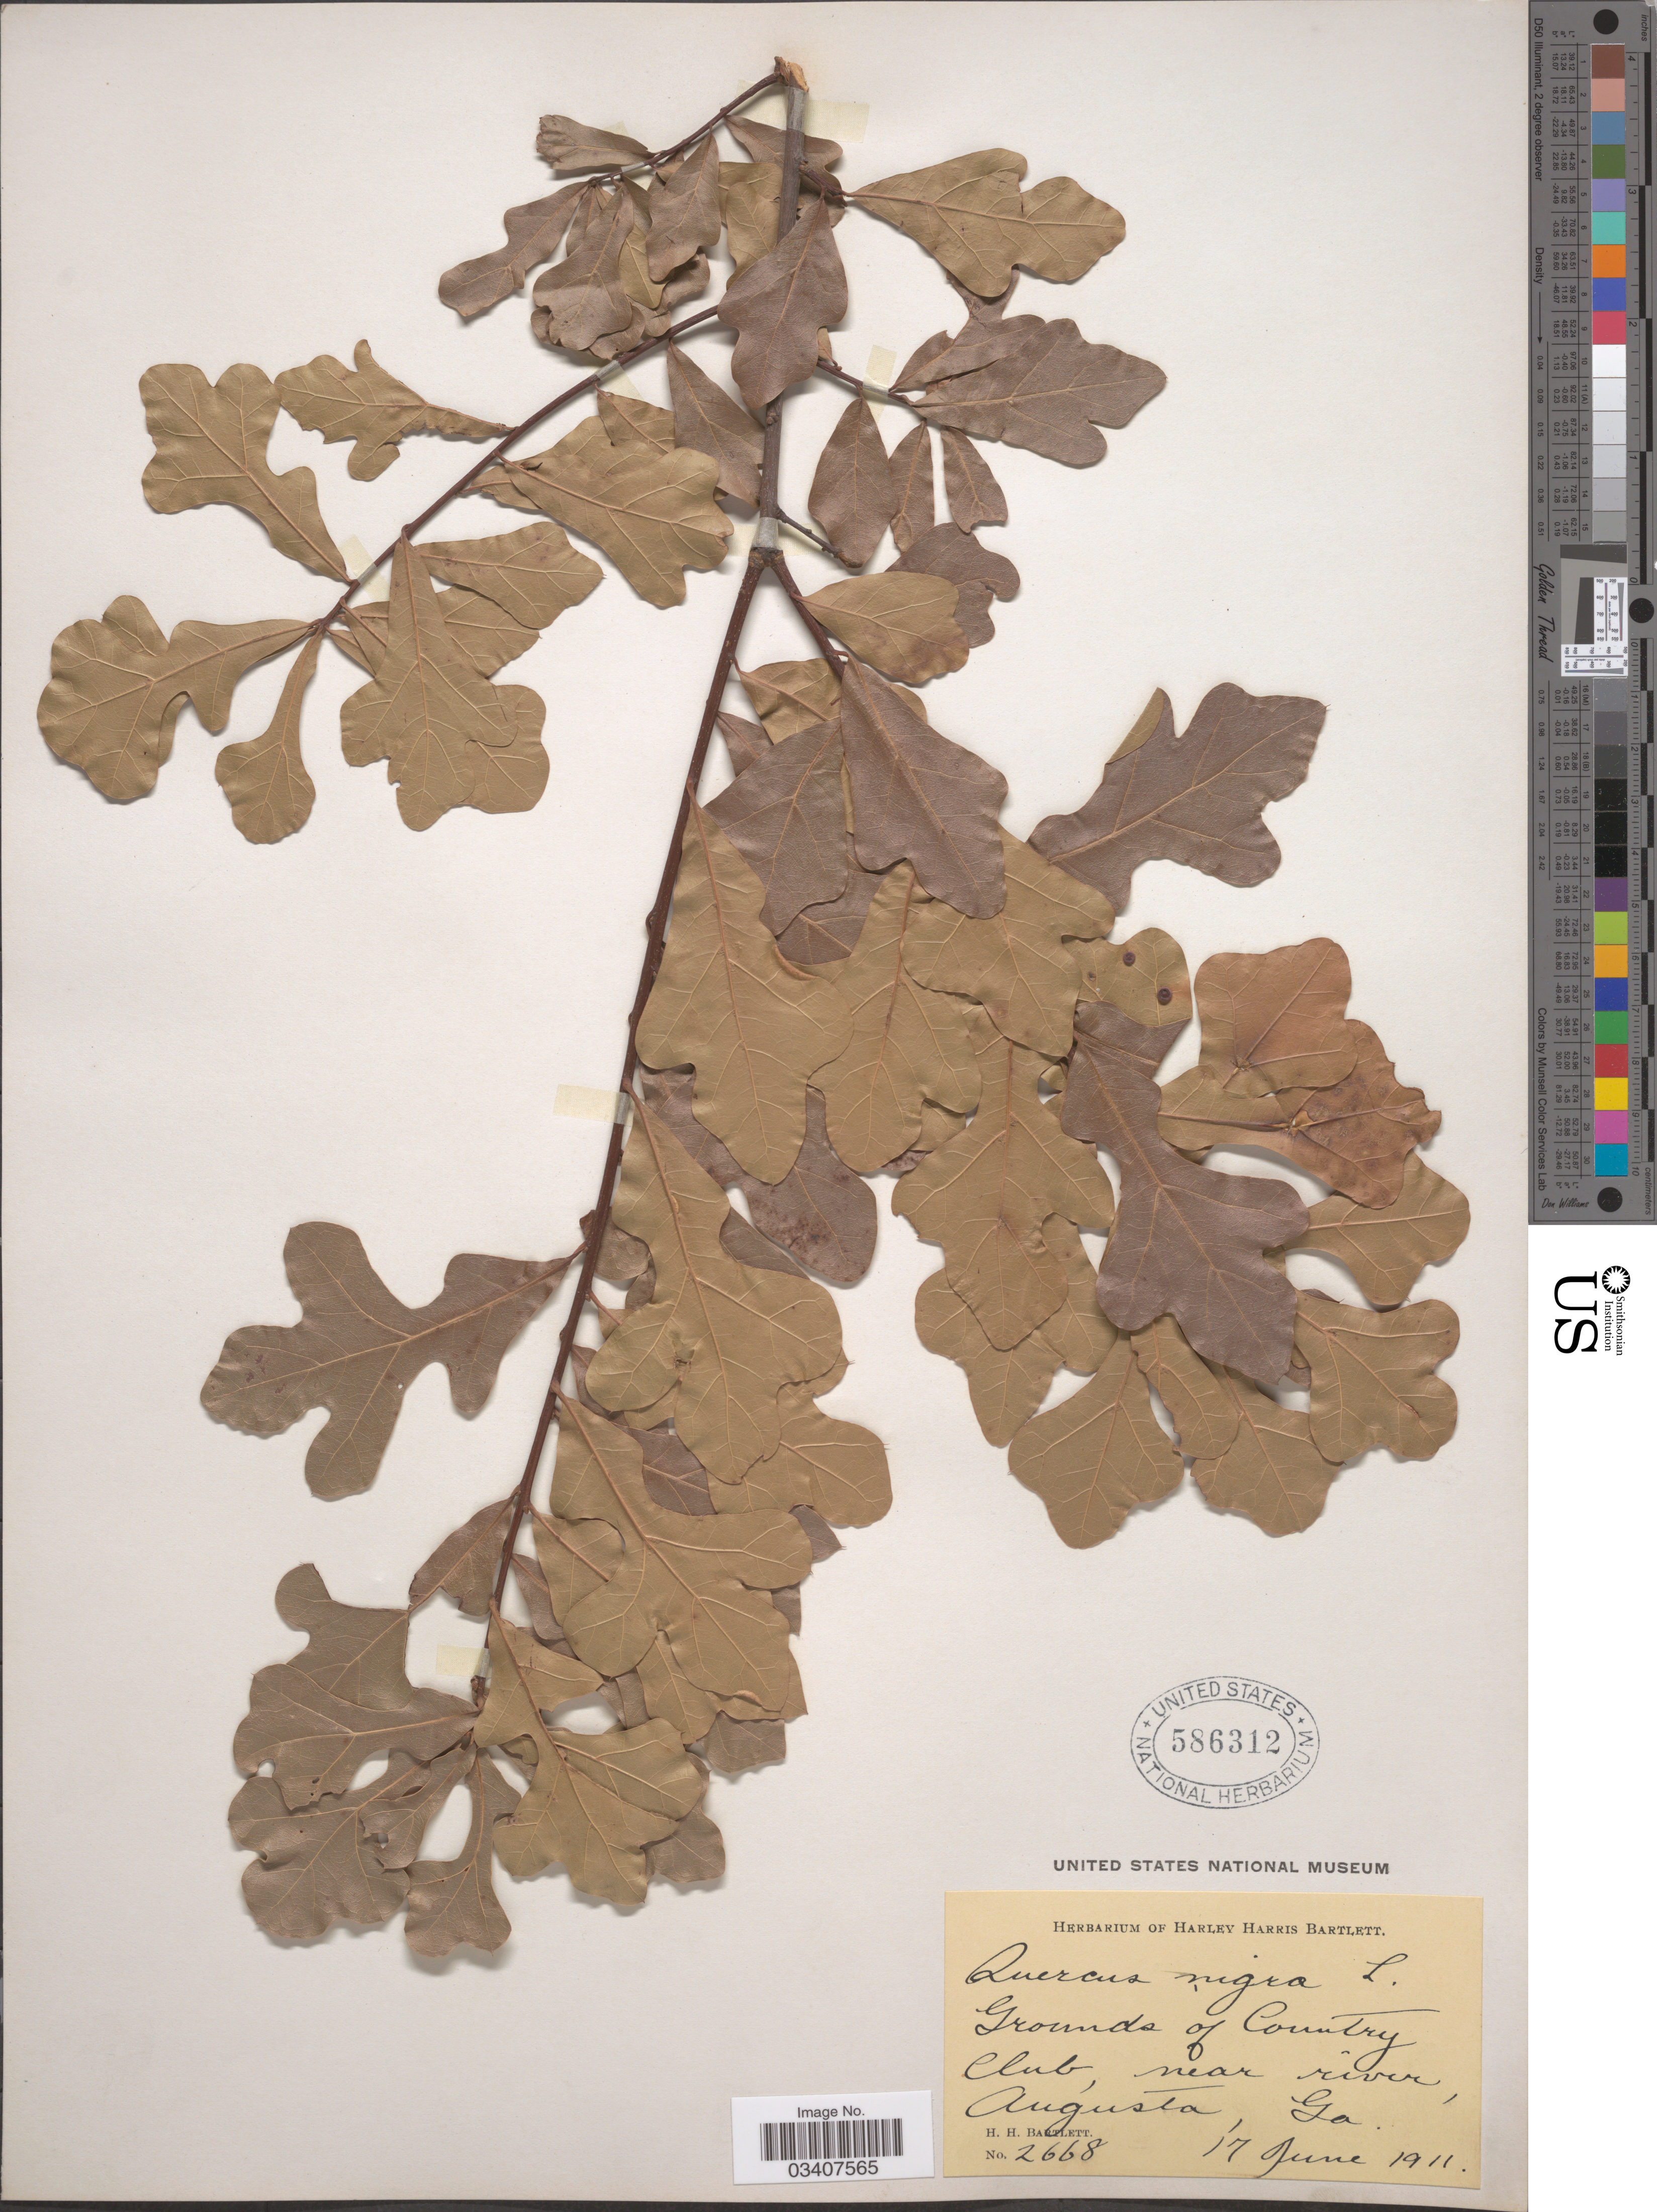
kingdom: Plantae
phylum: Tracheophyta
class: Magnoliopsida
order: Fagales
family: Fagaceae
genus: Quercus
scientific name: Quercus nigra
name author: L.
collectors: H. H. Bartlett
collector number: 2668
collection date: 1911-06-17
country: United States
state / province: Georgia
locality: Grounds of Country Club, near river, Augusta.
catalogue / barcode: US 586312